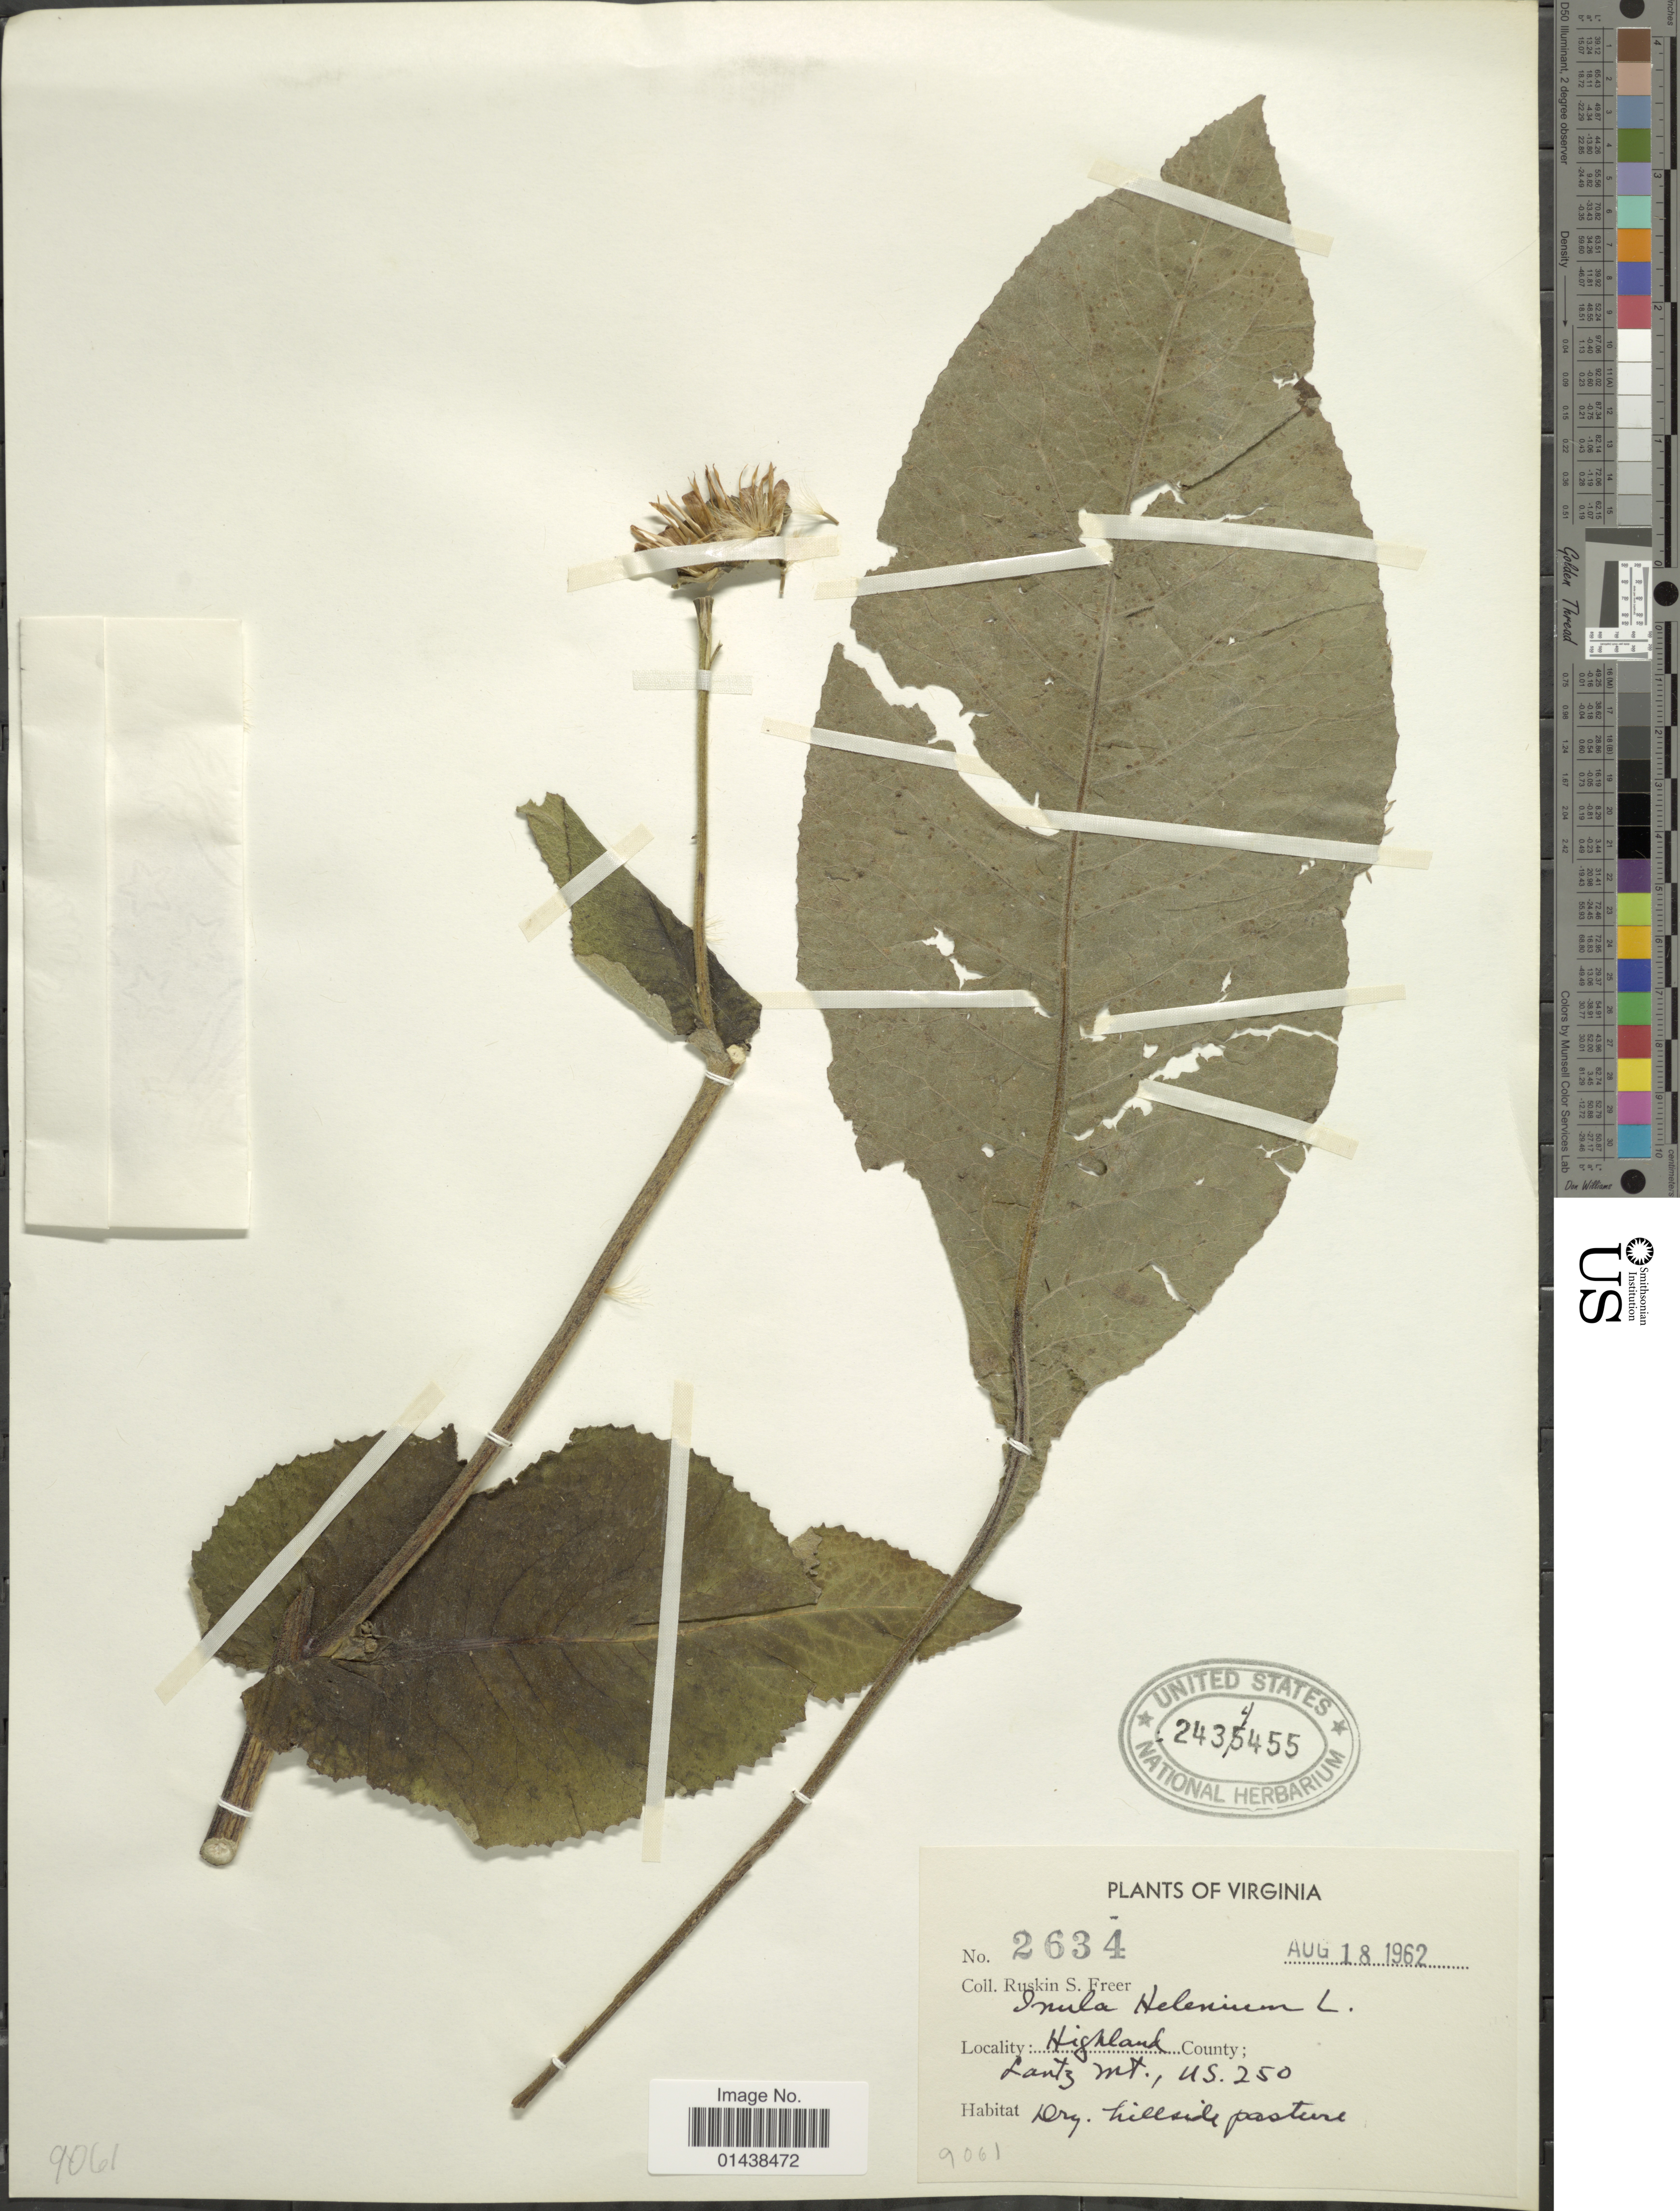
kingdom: Plantae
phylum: Tracheophyta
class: Magnoliopsida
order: Asterales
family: Asteraceae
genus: Inula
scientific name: Inula helenium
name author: L.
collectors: R. Freer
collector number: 2634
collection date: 1962-08-18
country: United States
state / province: Virginia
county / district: Highland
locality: Lantz Mt., US. 250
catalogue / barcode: US 2434455